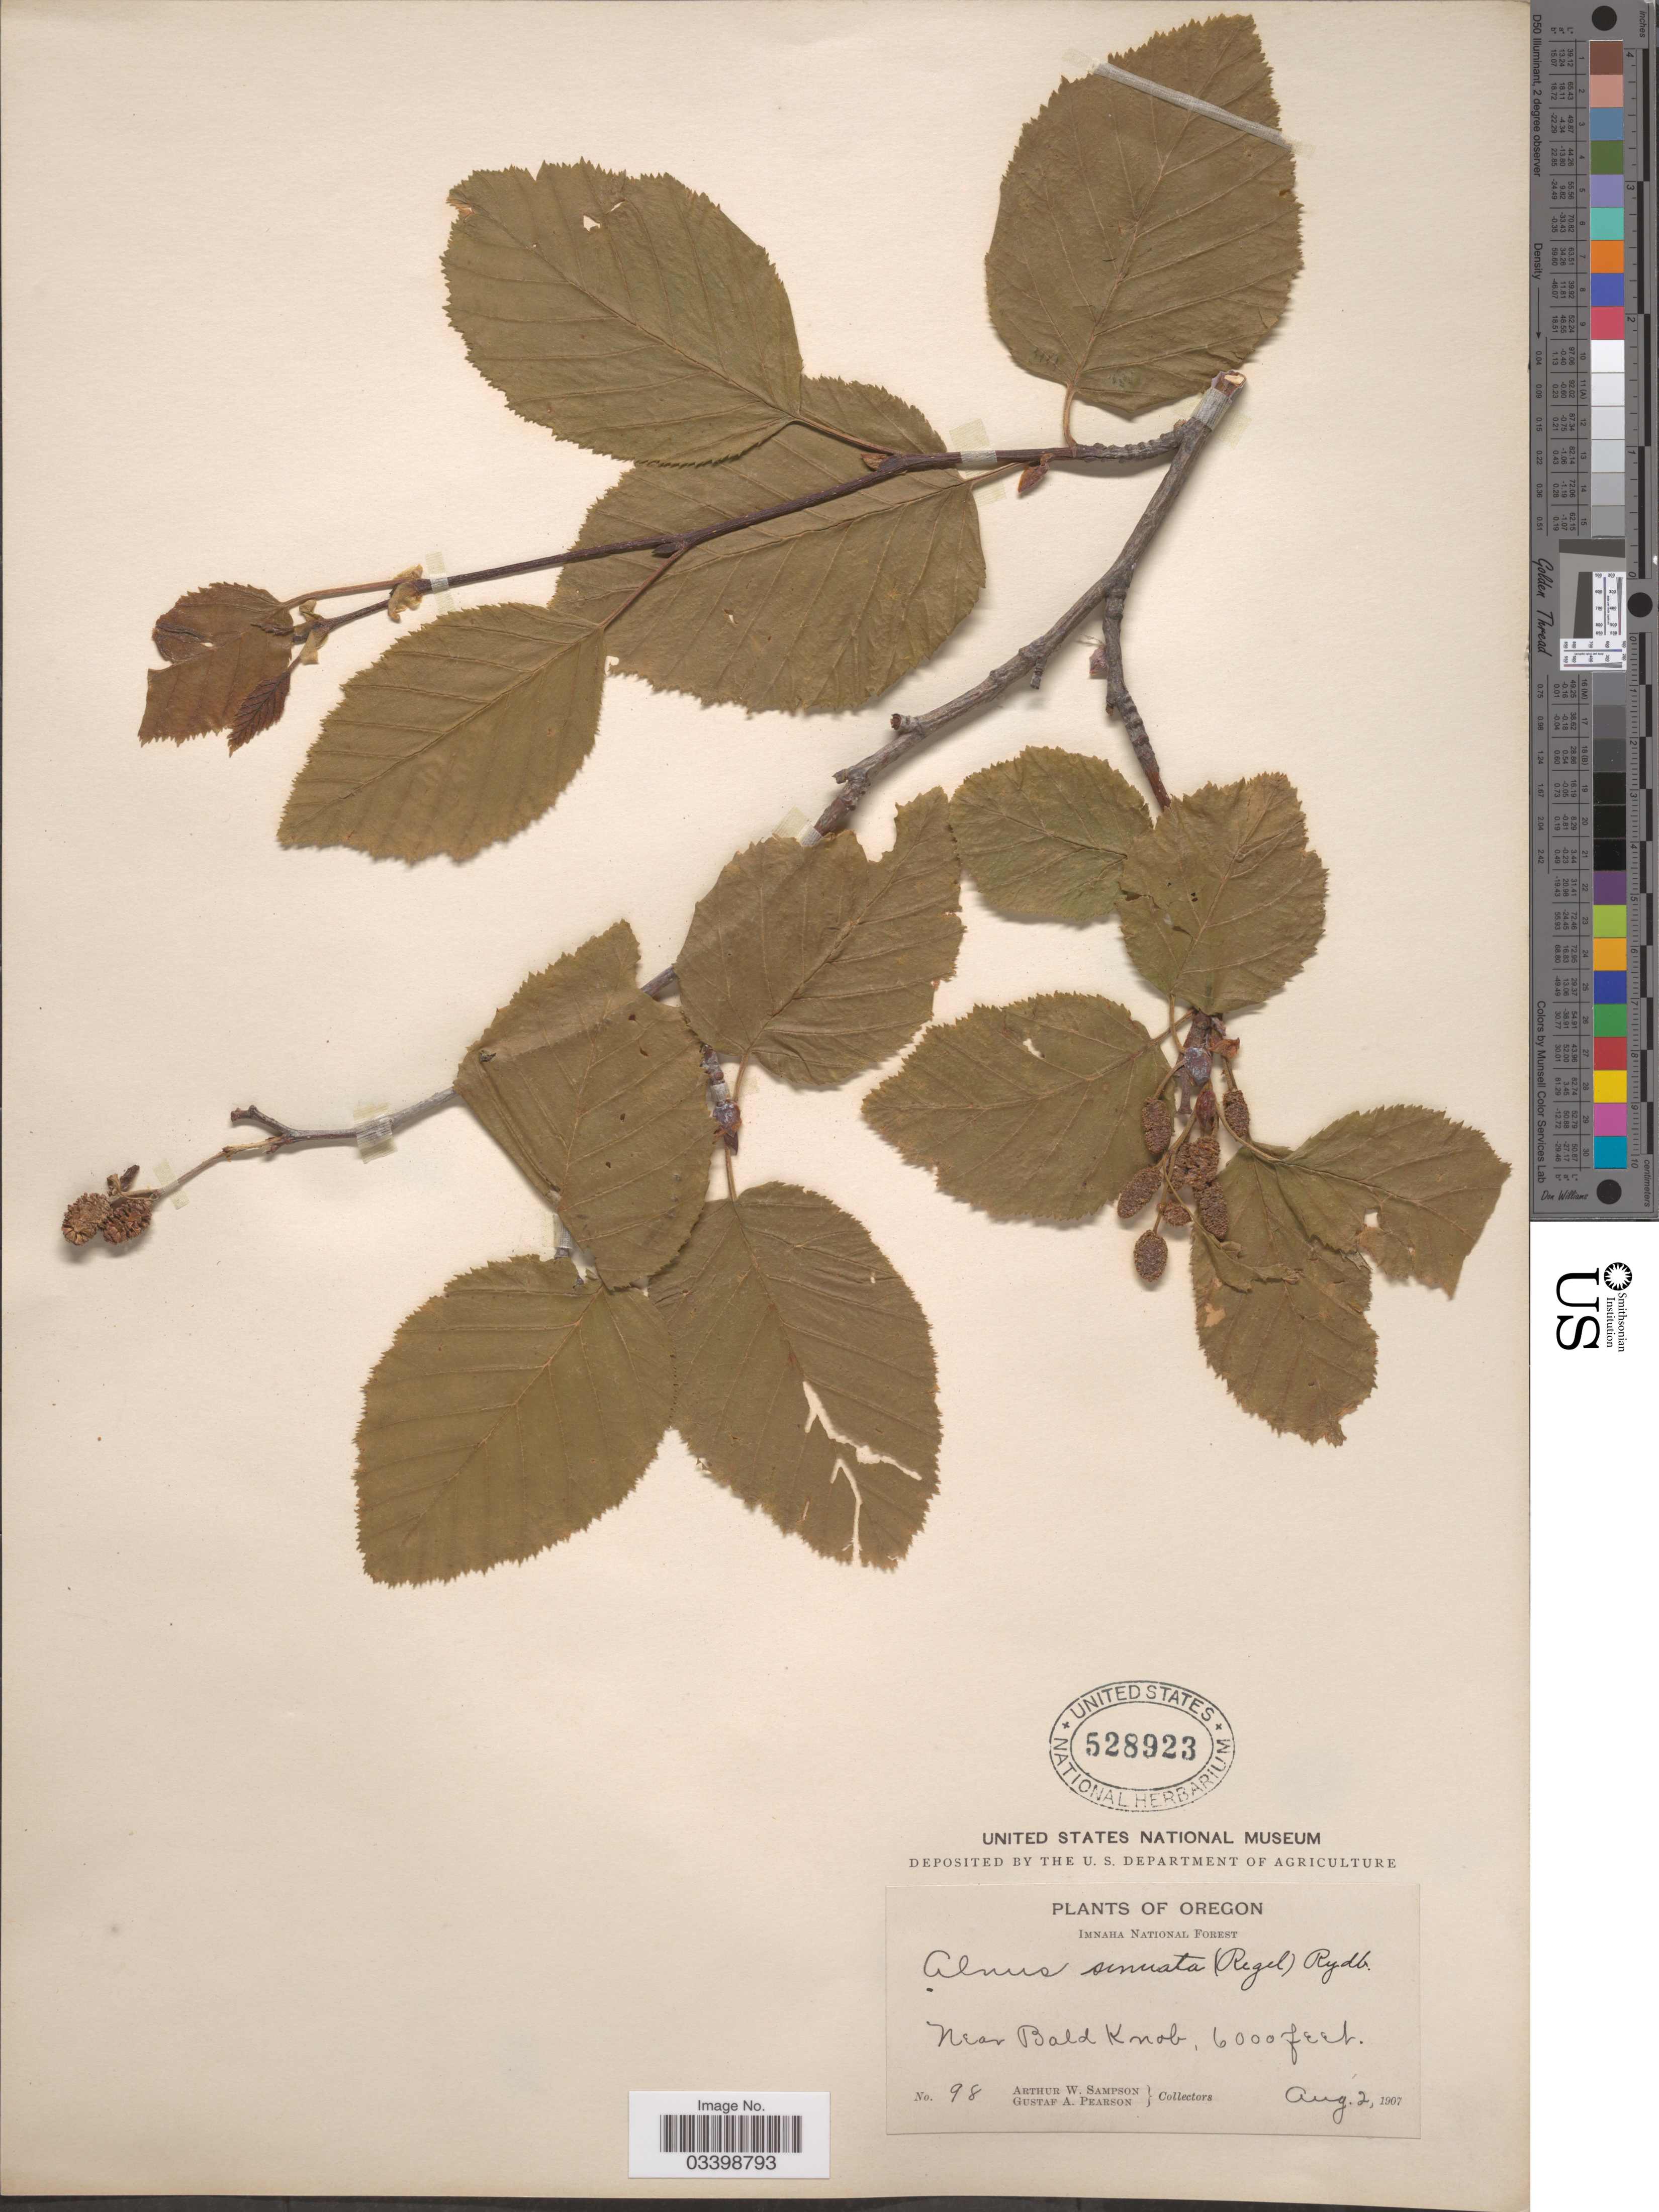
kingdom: Plantae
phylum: Tracheophyta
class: Magnoliopsida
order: Fagales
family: Betulaceae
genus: Alnus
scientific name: Alnus viridis subsp. sinuata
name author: Regel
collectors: A. Sampson & G. Pearson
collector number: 98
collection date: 1907-08-02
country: United States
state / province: Oregon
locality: Imnaha National Forest. Near Bald Knob.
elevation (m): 1829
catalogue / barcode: US 528923